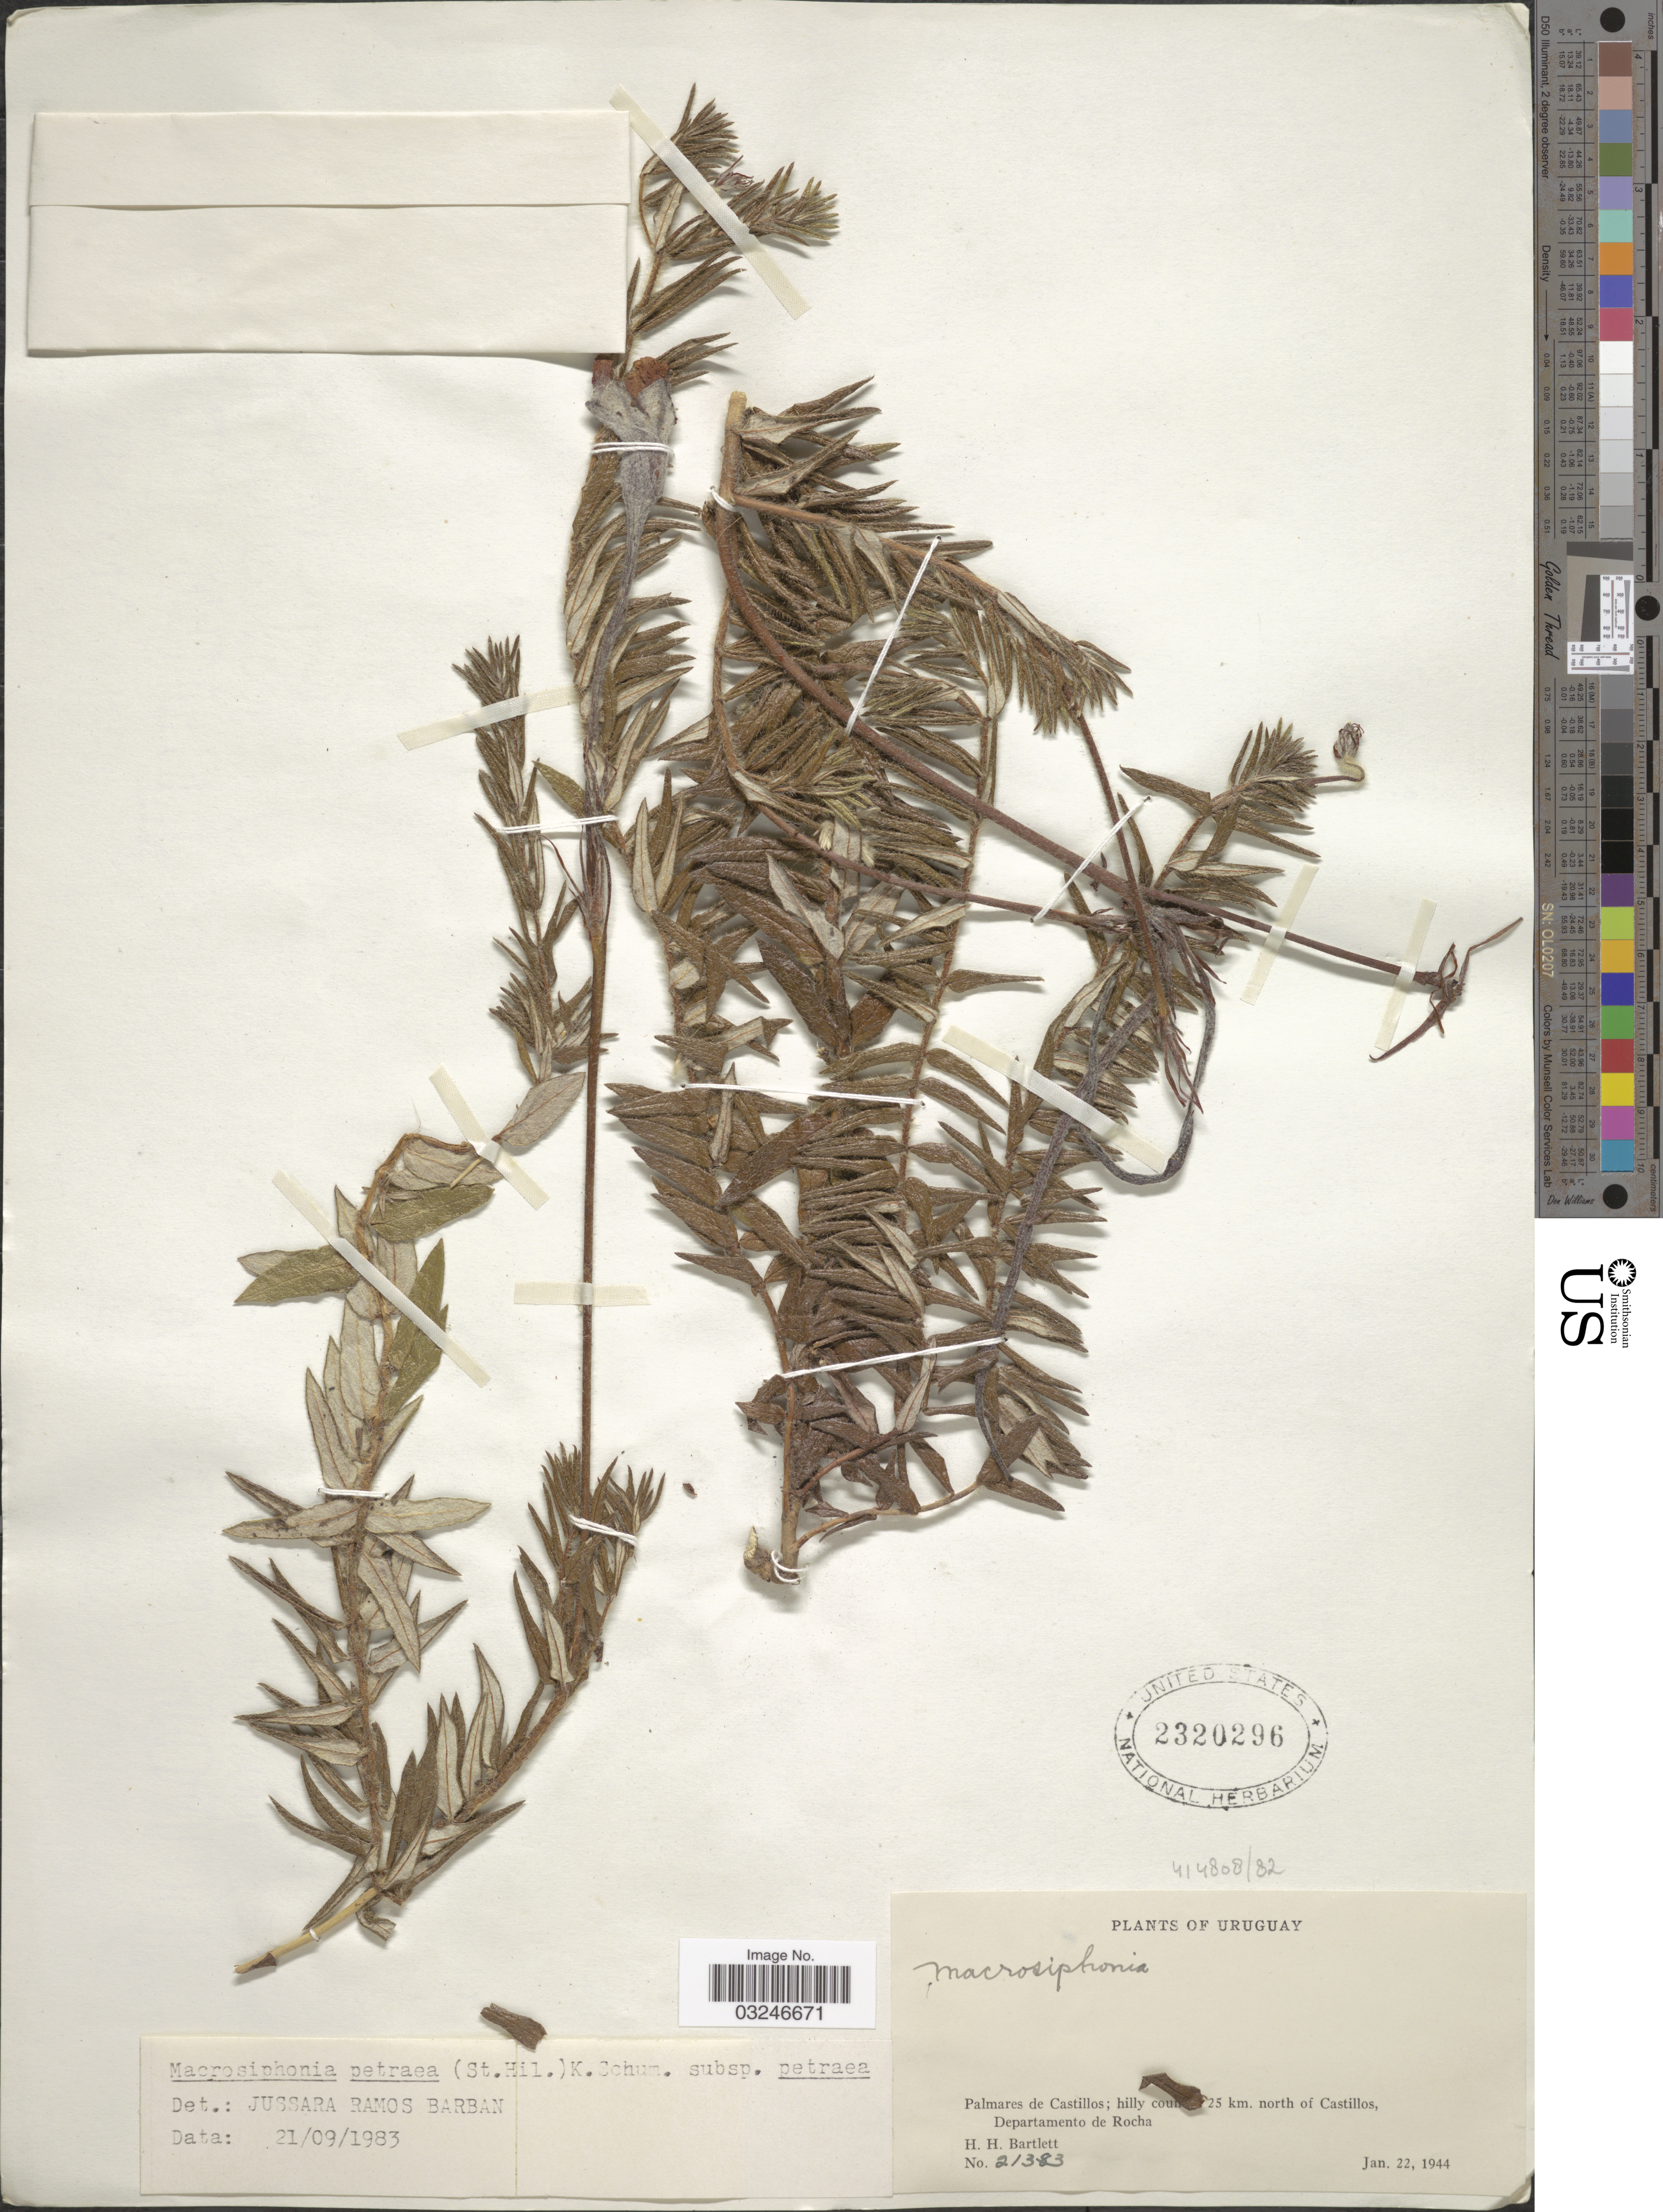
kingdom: Plantae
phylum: Tracheophyta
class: Magnoliopsida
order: Gentianales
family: Apocynaceae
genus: Macrosiphonia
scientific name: Macrosiphonia petraea subsp. petraea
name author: (A. St.-Hil.) Kuntze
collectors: H. H. Bartlett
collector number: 21383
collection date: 1944-01-22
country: Uruguay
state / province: Rocha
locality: Palmares de Castillos; hilly country 25 km. north of Castillos, Departamento de Rocha.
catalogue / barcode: US 2320296